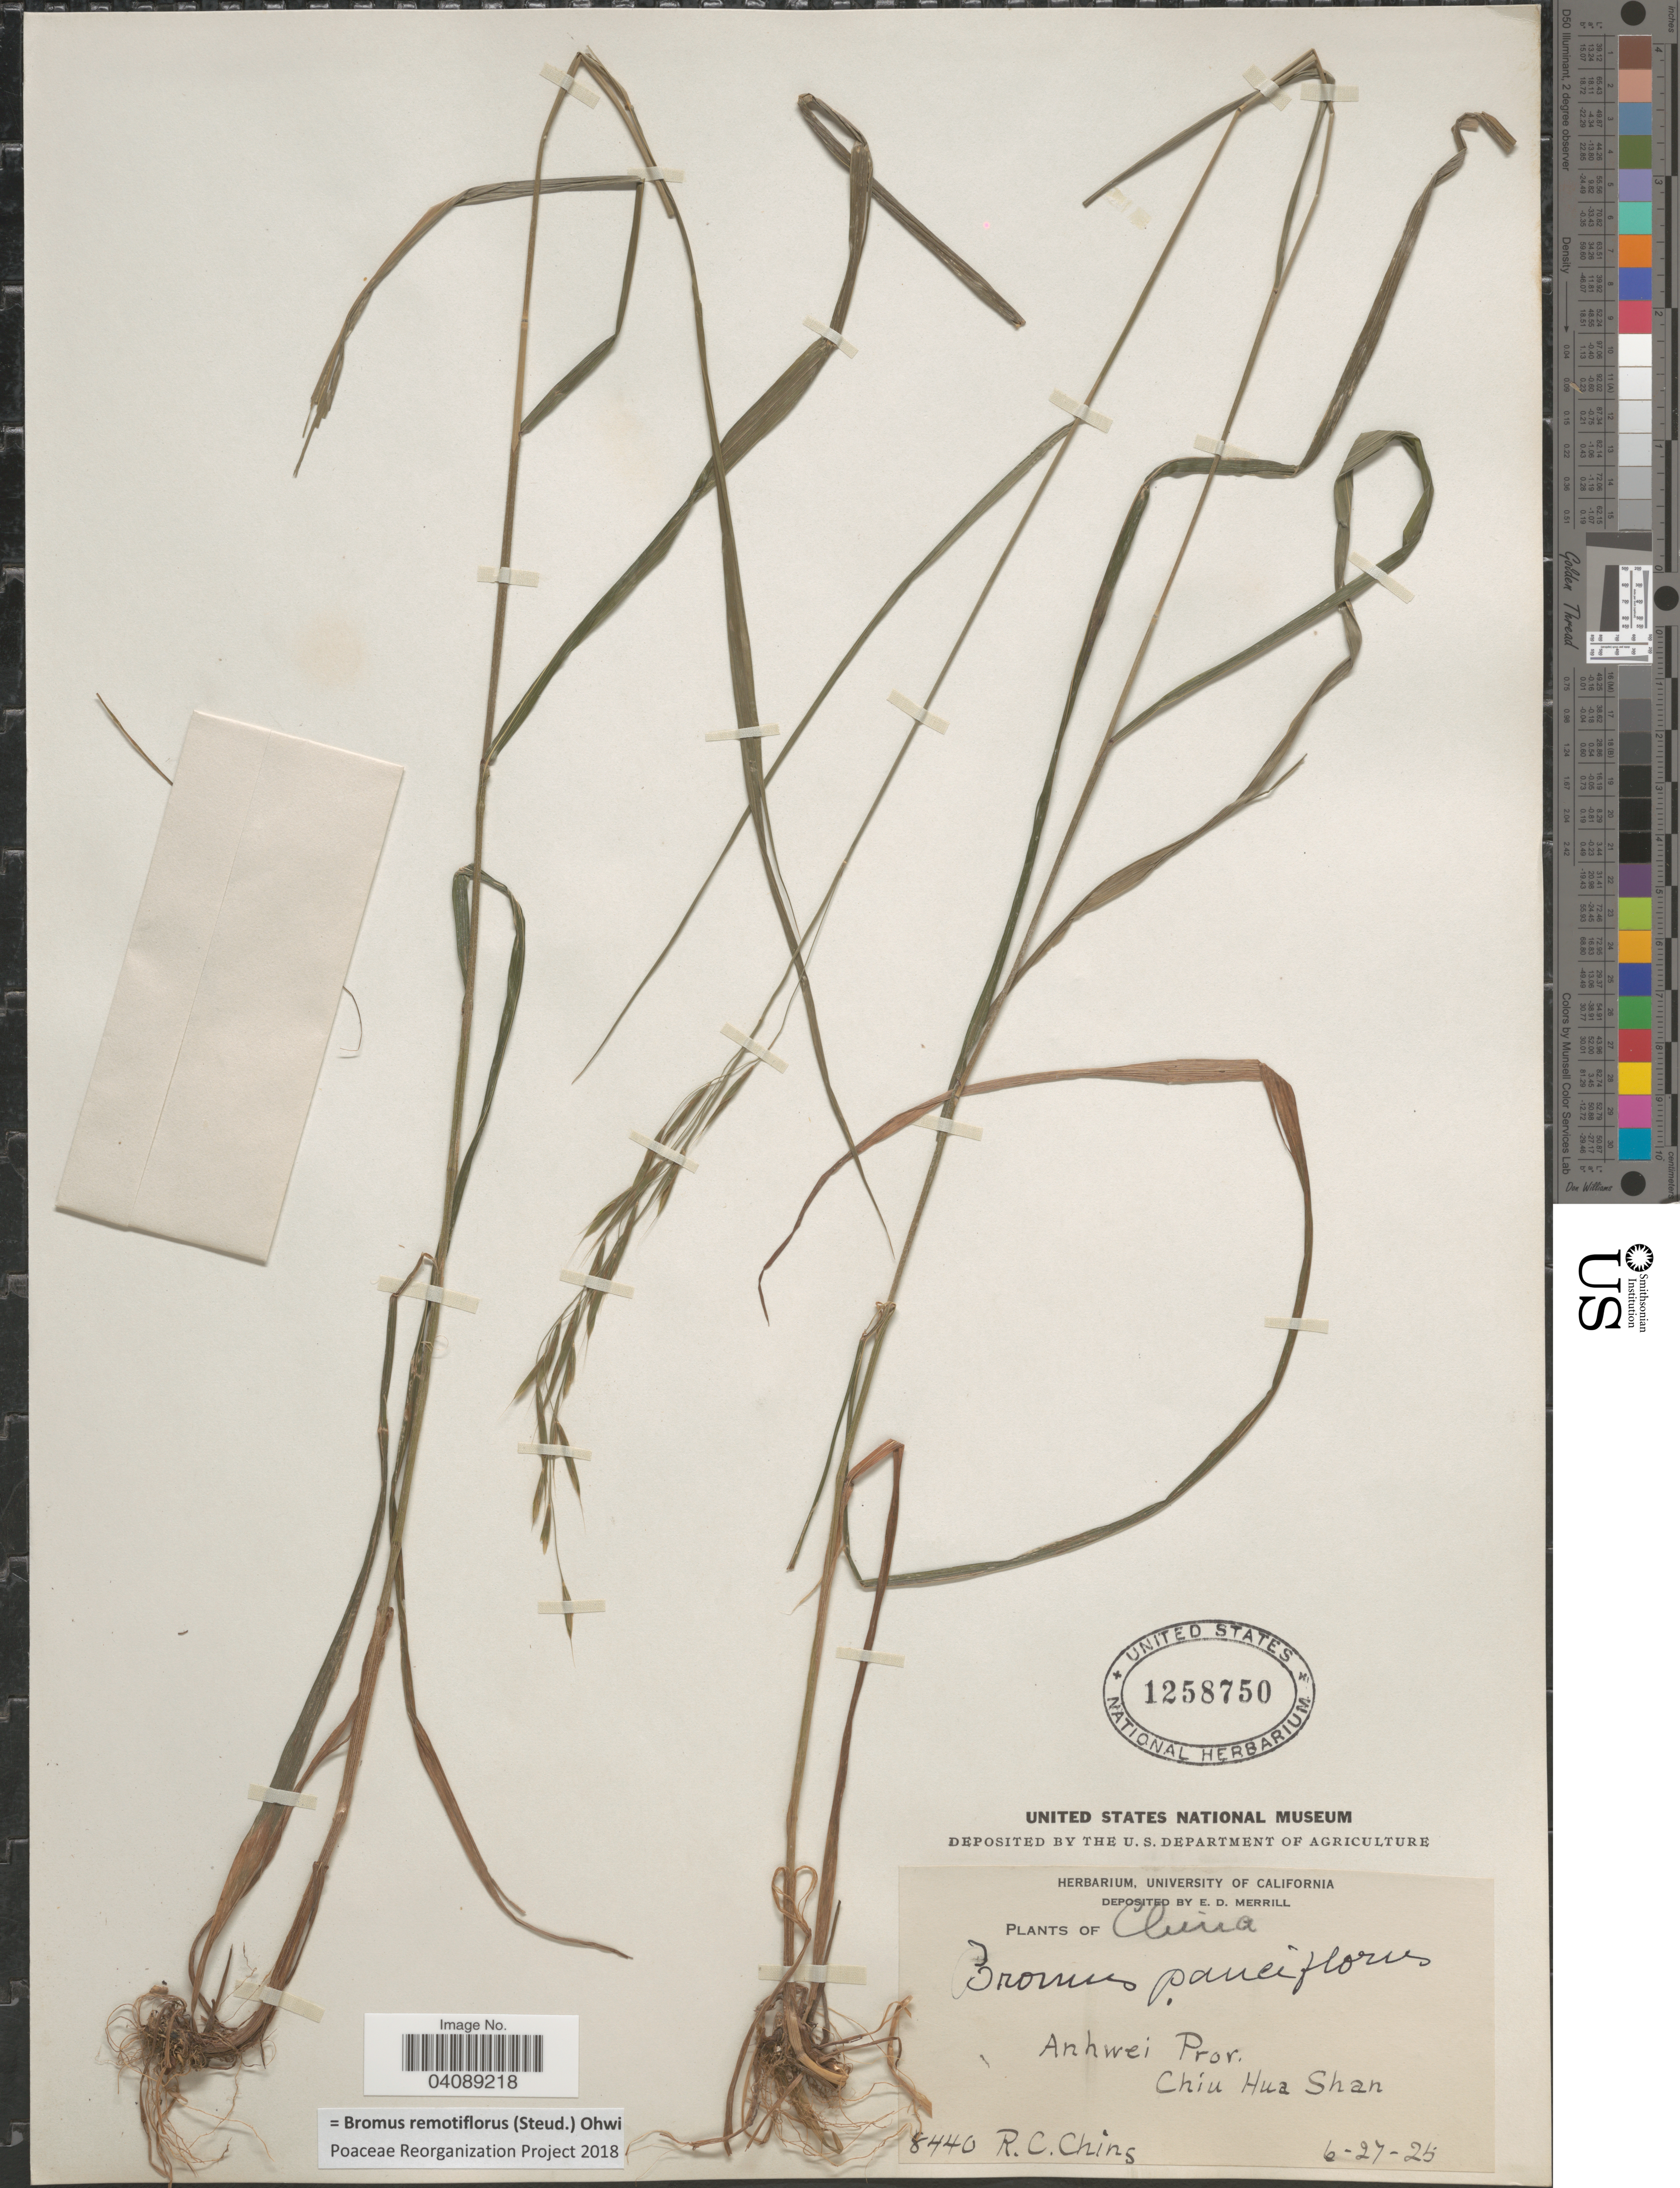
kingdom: Plantae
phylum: Tracheophyta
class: Liliopsida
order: Poales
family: Poaceae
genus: Bromus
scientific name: Bromus remotiflorus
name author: (Steud.) Ohwi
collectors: R. C. Ching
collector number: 8440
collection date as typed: Transcribed d/m/y: 27/6/25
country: China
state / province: Anhui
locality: Anhwei Prov. Chiu Hua Shan.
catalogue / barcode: US 1258750